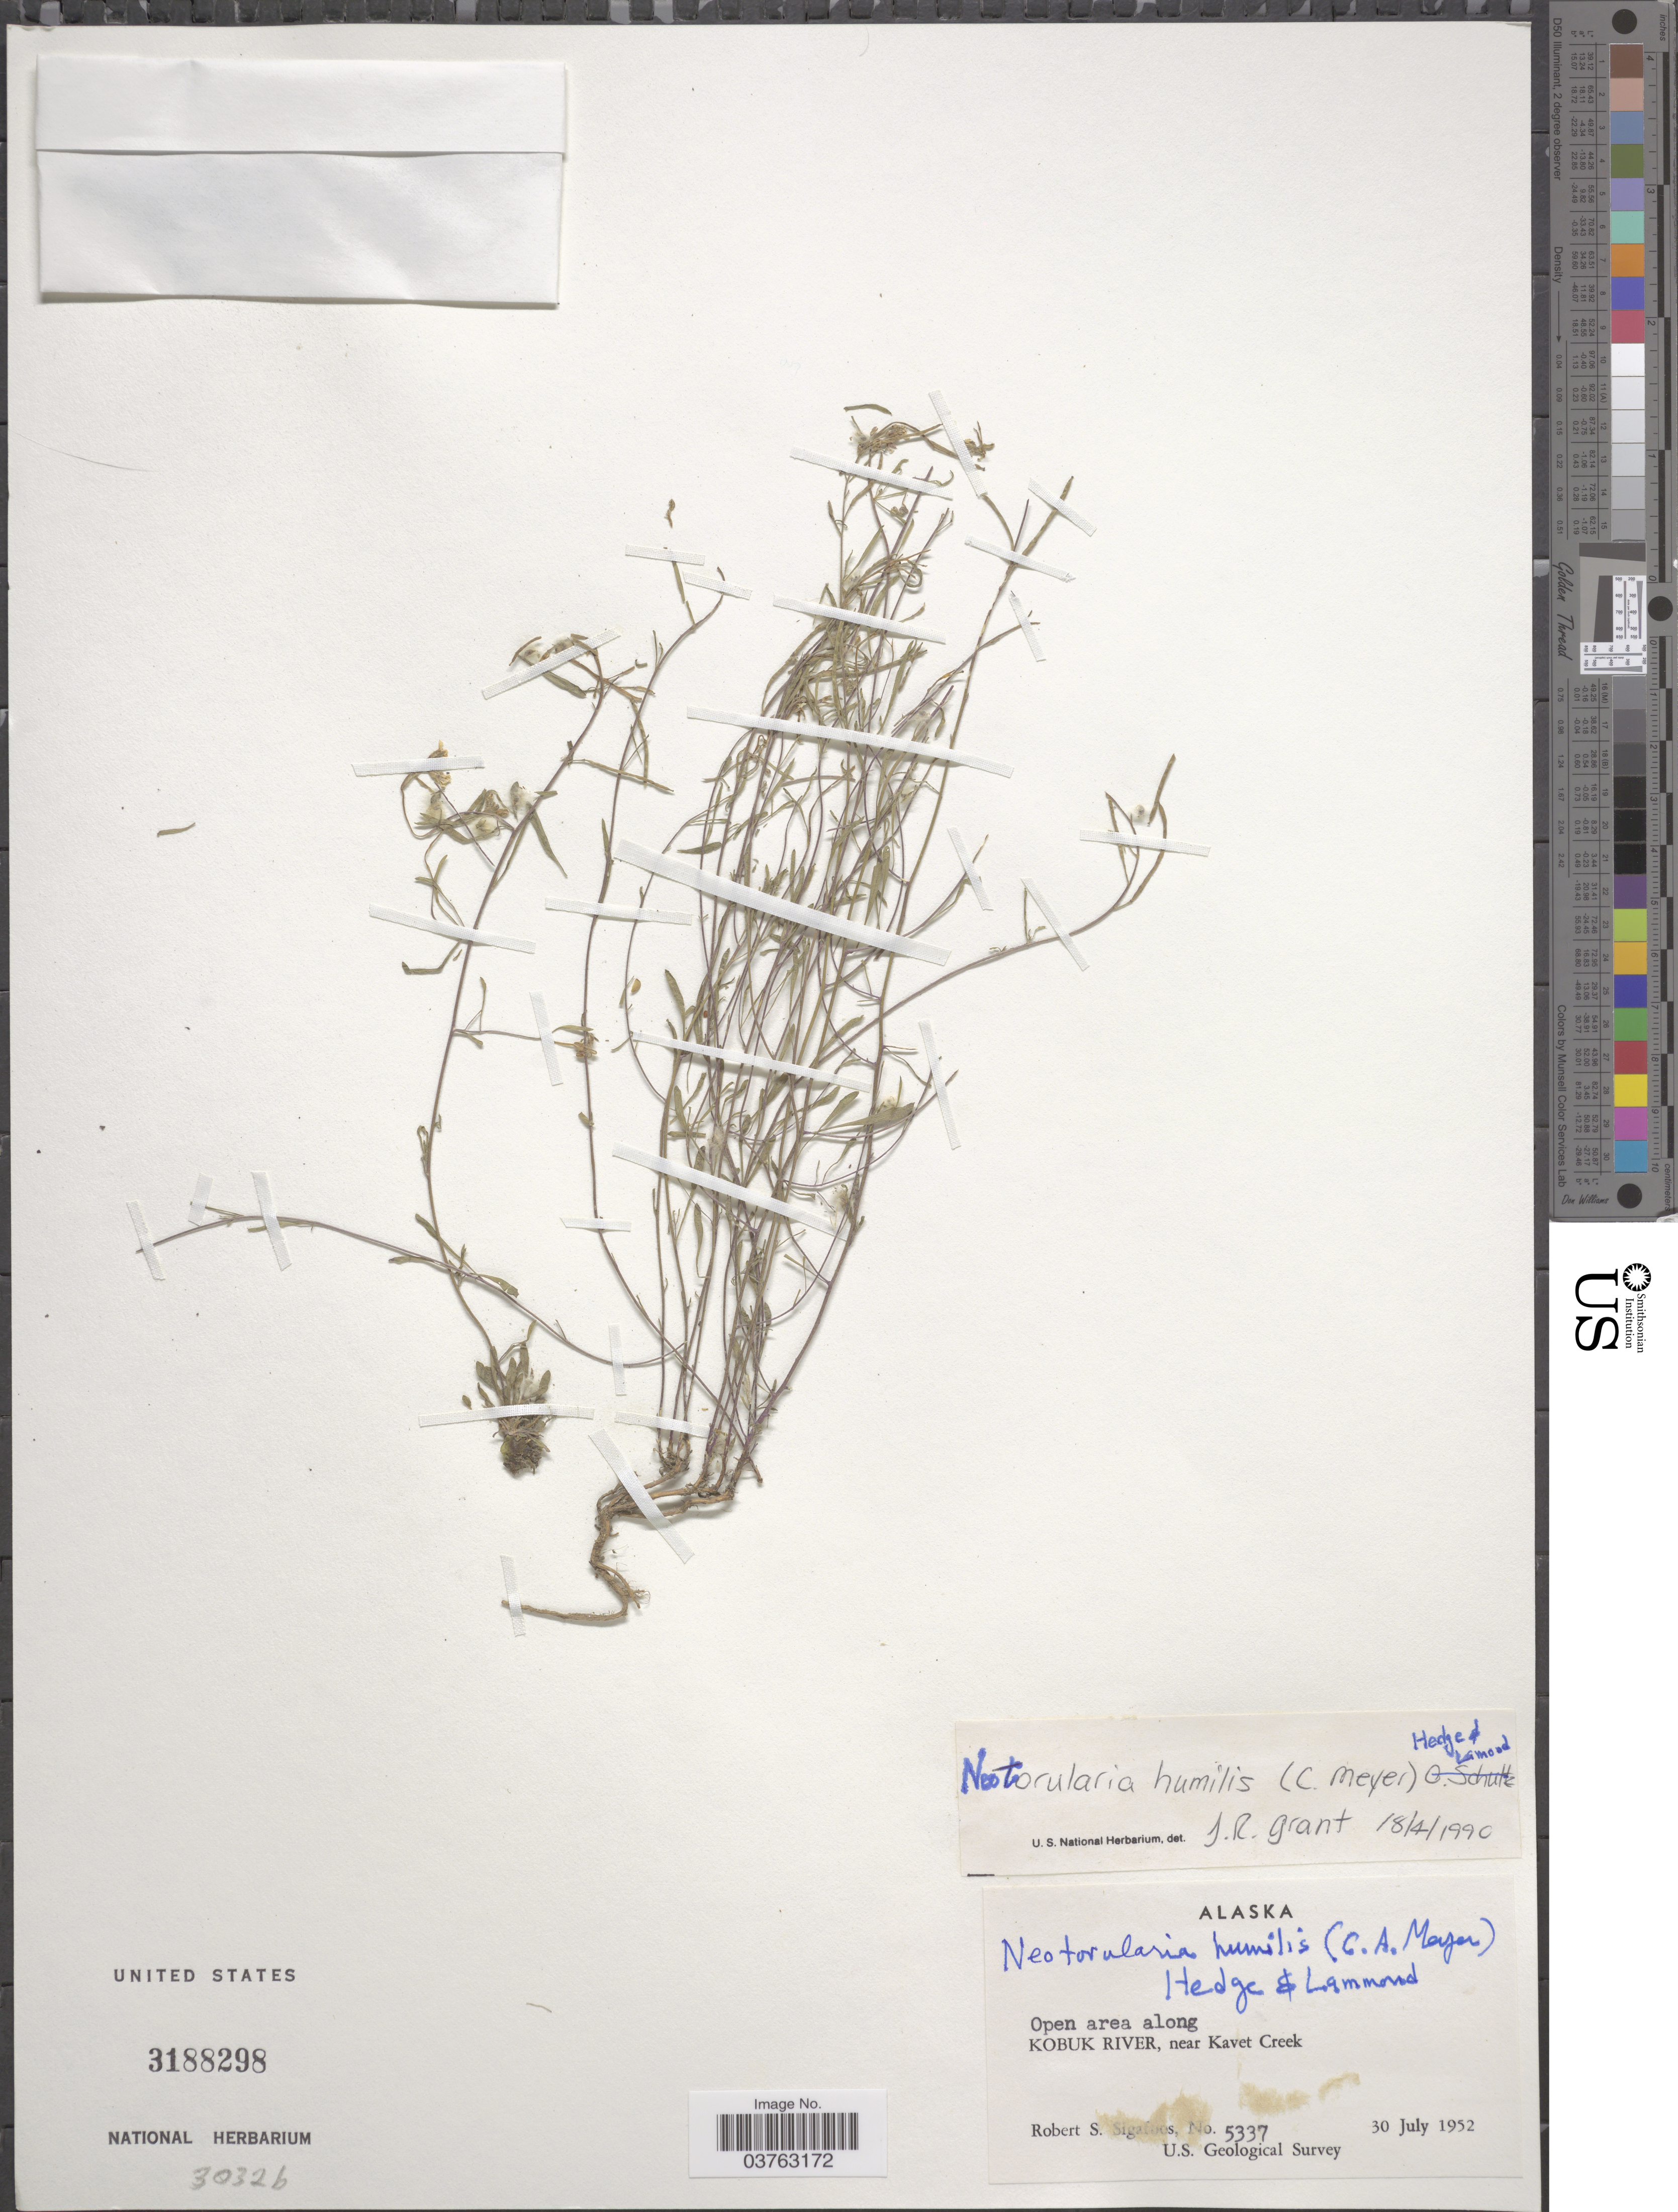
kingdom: Plantae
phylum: Tracheophyta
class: Magnoliopsida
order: Brassicales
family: Brassicaceae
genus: Neotorularia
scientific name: Neotorularia humilis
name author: (C.A. Mey.) Hedge & J. Léonard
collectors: R. Sigafoos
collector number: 5337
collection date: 1952-07-30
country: United States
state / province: Alaska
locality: Open area along Kobuk River, near Kavet Creek.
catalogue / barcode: US 3188298